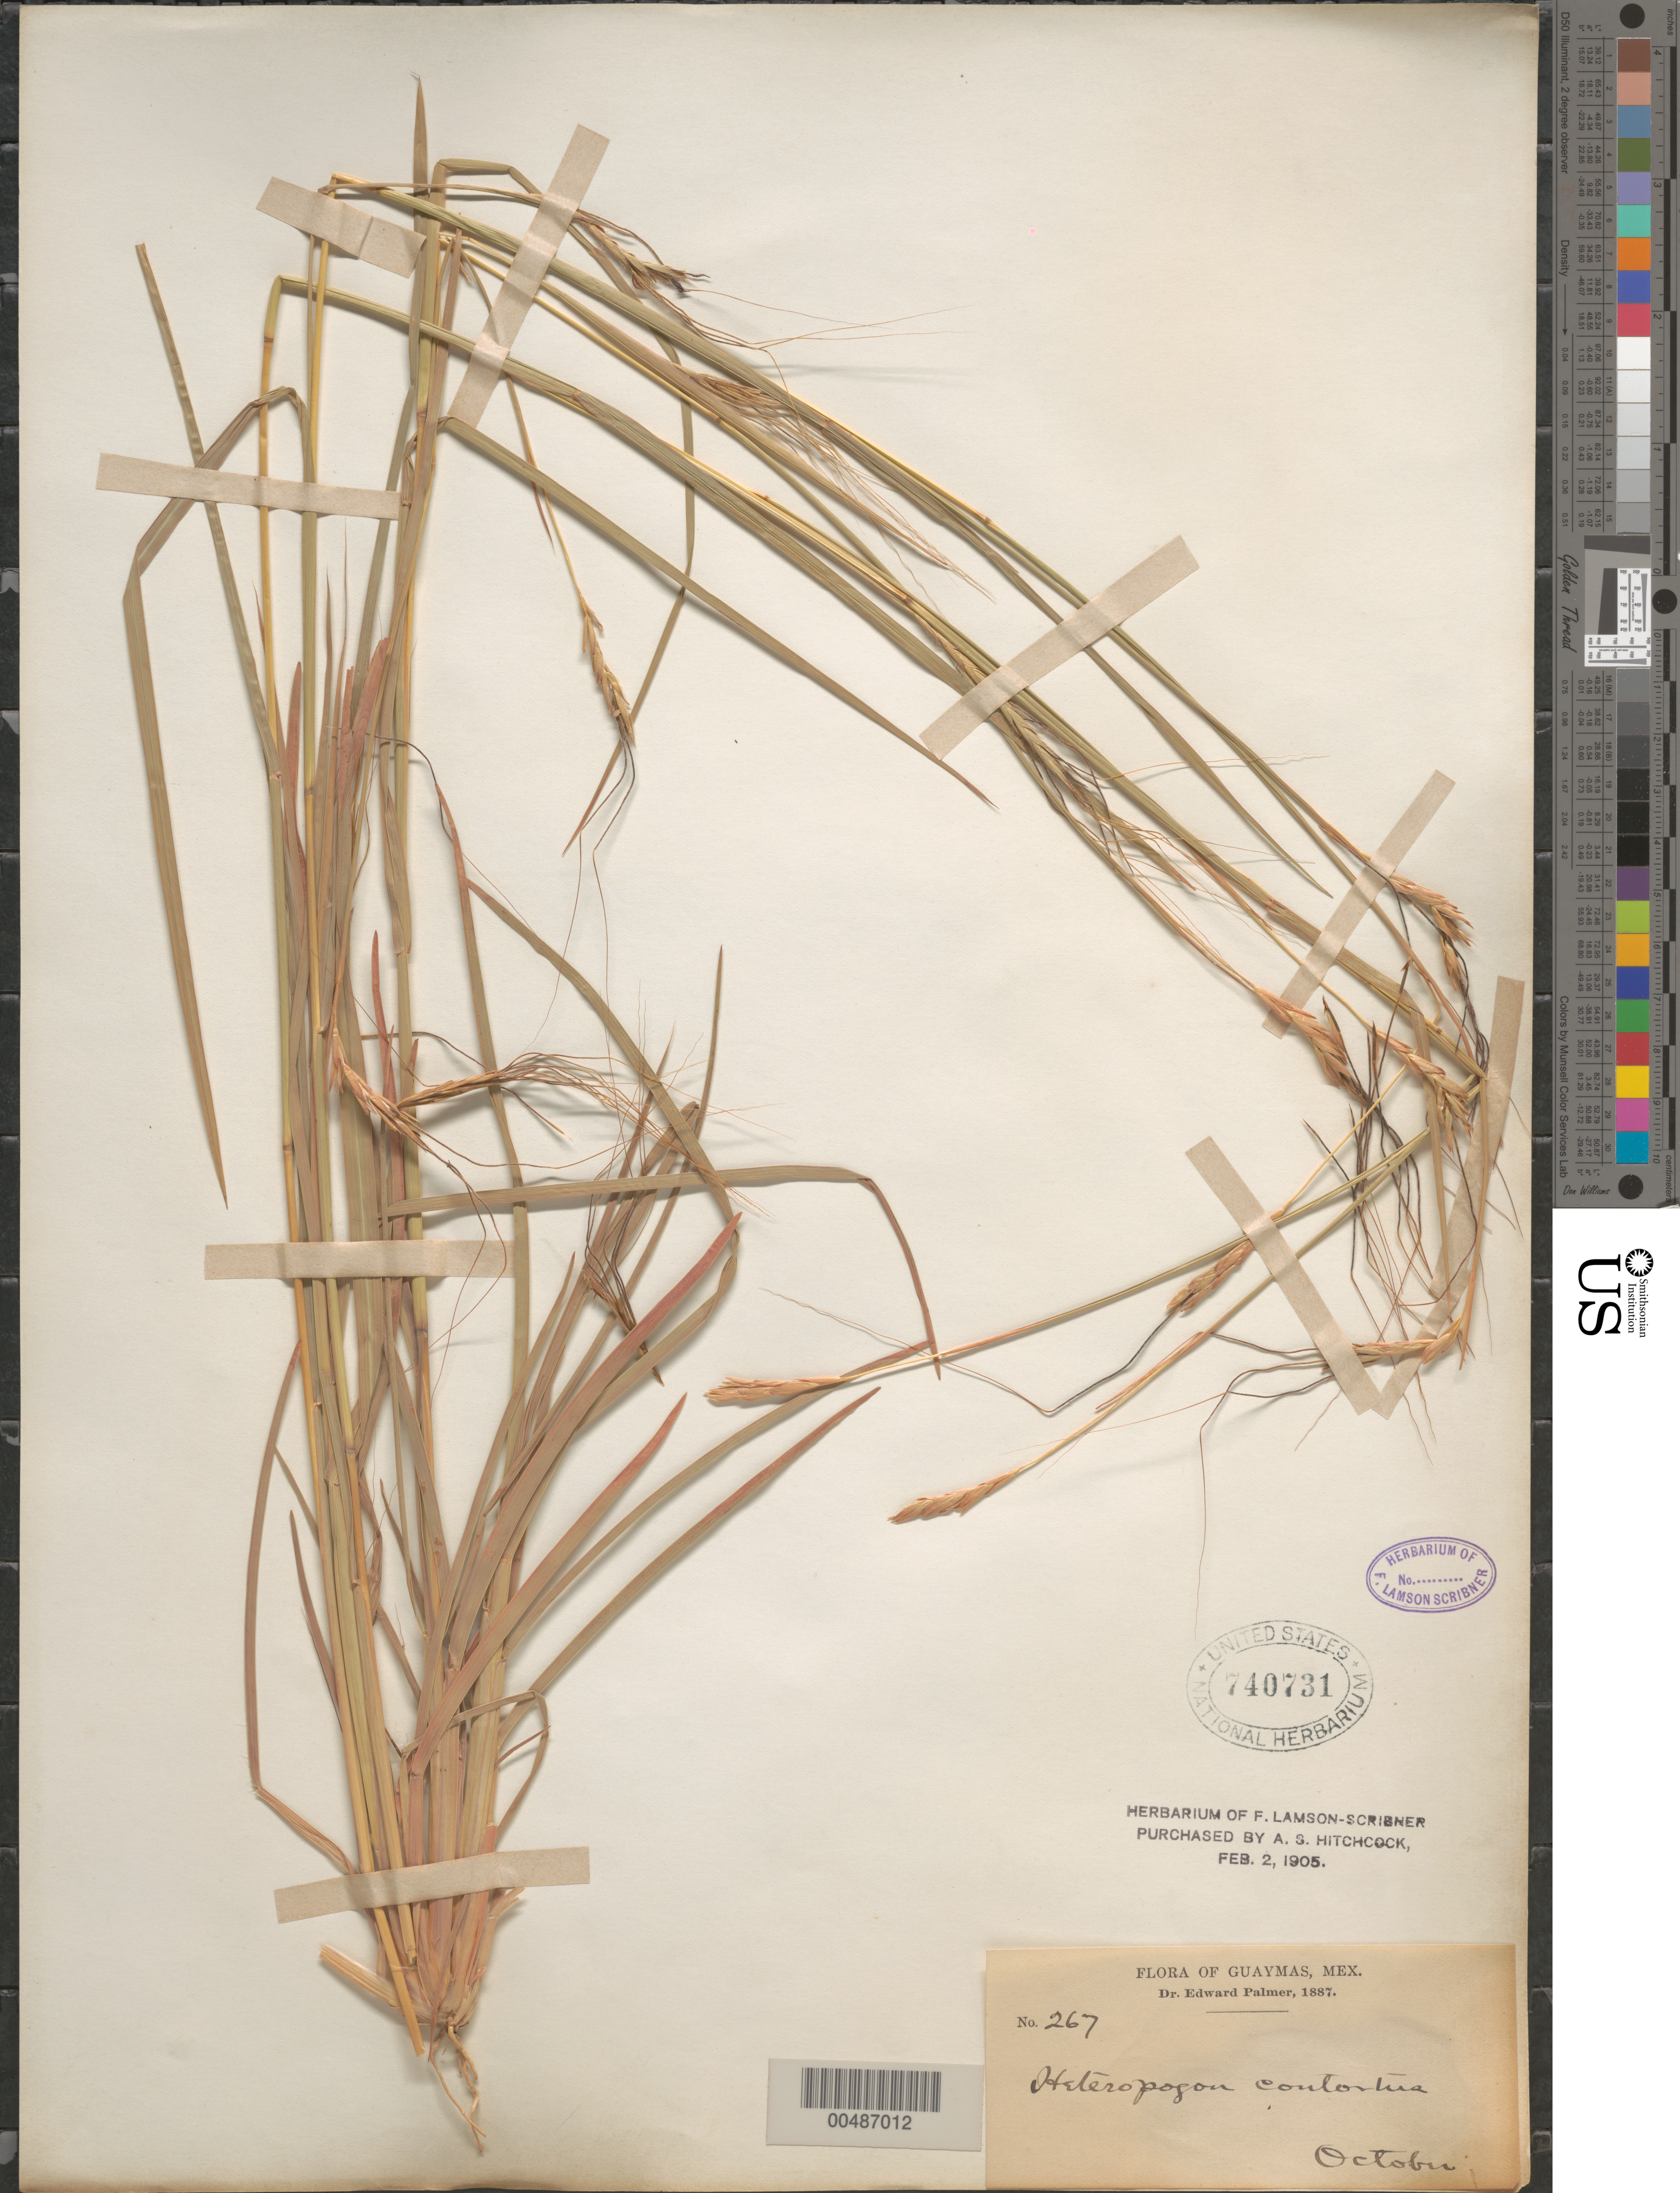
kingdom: Plantae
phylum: Tracheophyta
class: Liliopsida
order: Poales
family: Poaceae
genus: Heteropogon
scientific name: Heteropogon contortus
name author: (L.) P. Beauv. ex Roem. & Schult.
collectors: E. Palmer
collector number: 267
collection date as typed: Oct 1887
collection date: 1887-10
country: Mexico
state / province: Sonora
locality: Guaymas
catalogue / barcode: US 740731